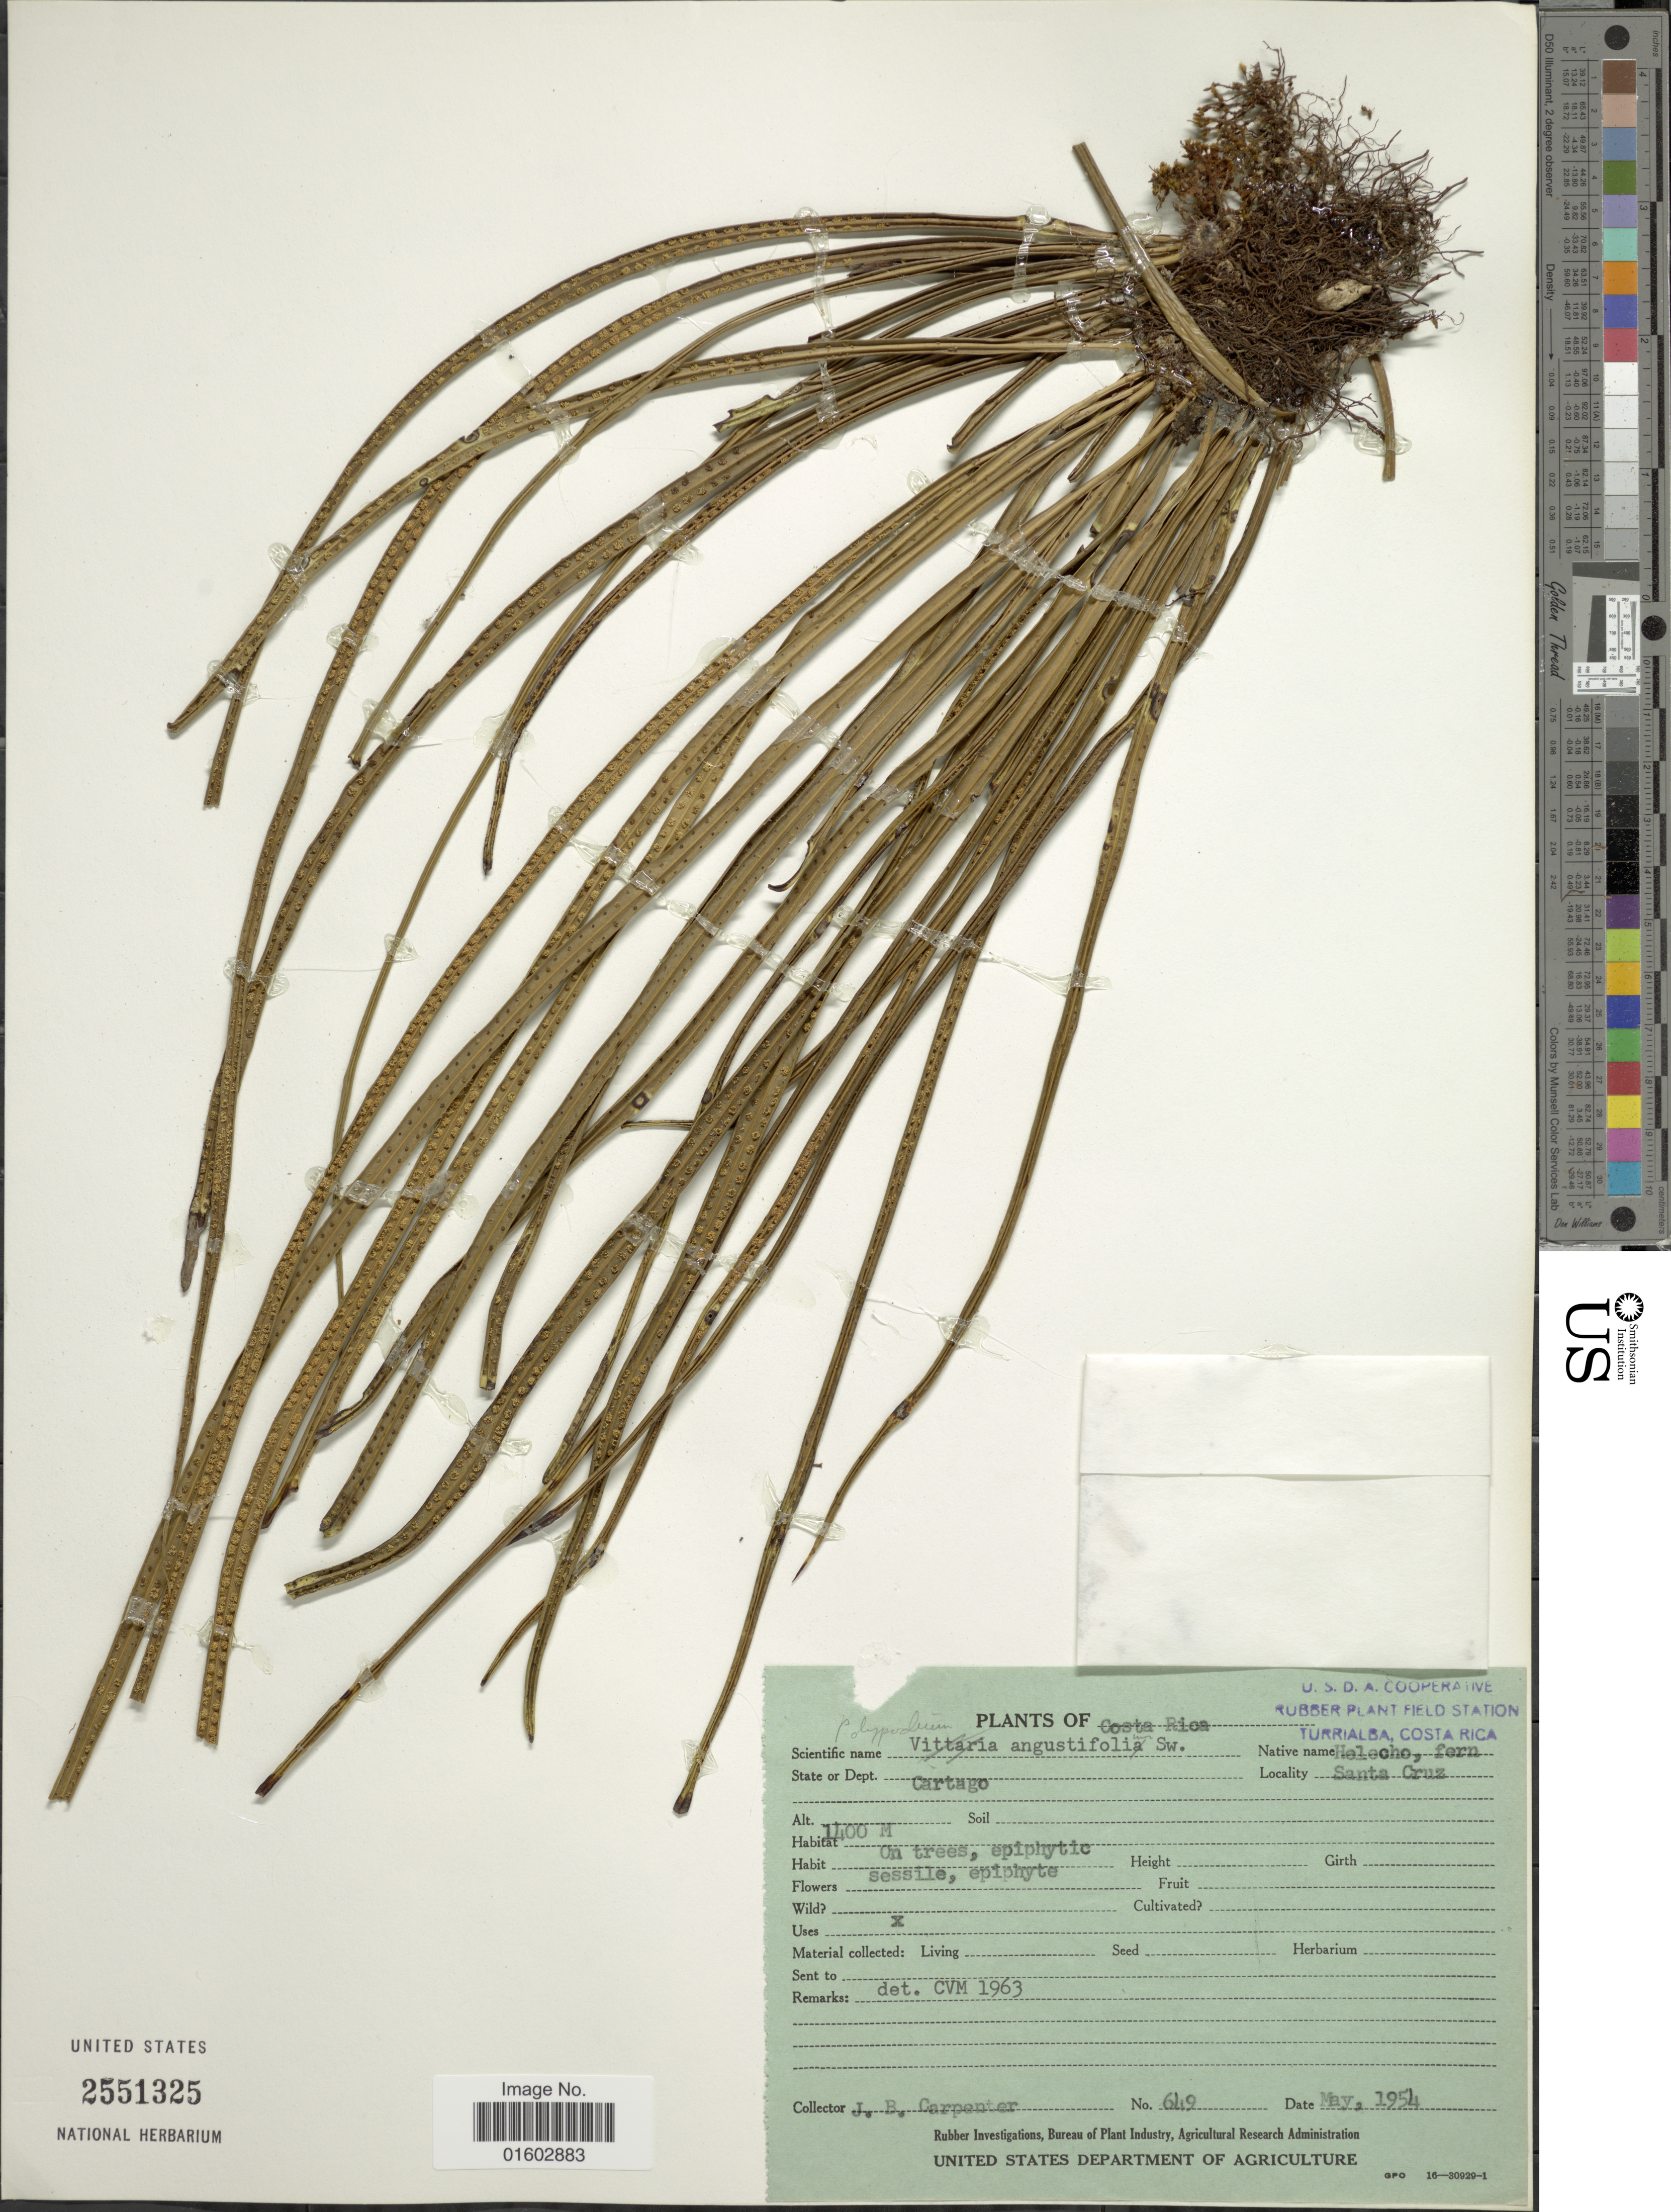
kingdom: Plantae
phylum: Tracheophyta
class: Polypodiopsida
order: Polypodiales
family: Polypodiaceae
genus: Campyloneurum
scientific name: Campyloneurum angustifolium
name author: (Sw.) Fée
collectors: J. Carpenter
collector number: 649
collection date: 1954-05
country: Costa Rica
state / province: Cartago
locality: State of Cartago, Santa Cruz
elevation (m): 1400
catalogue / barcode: US 2541325